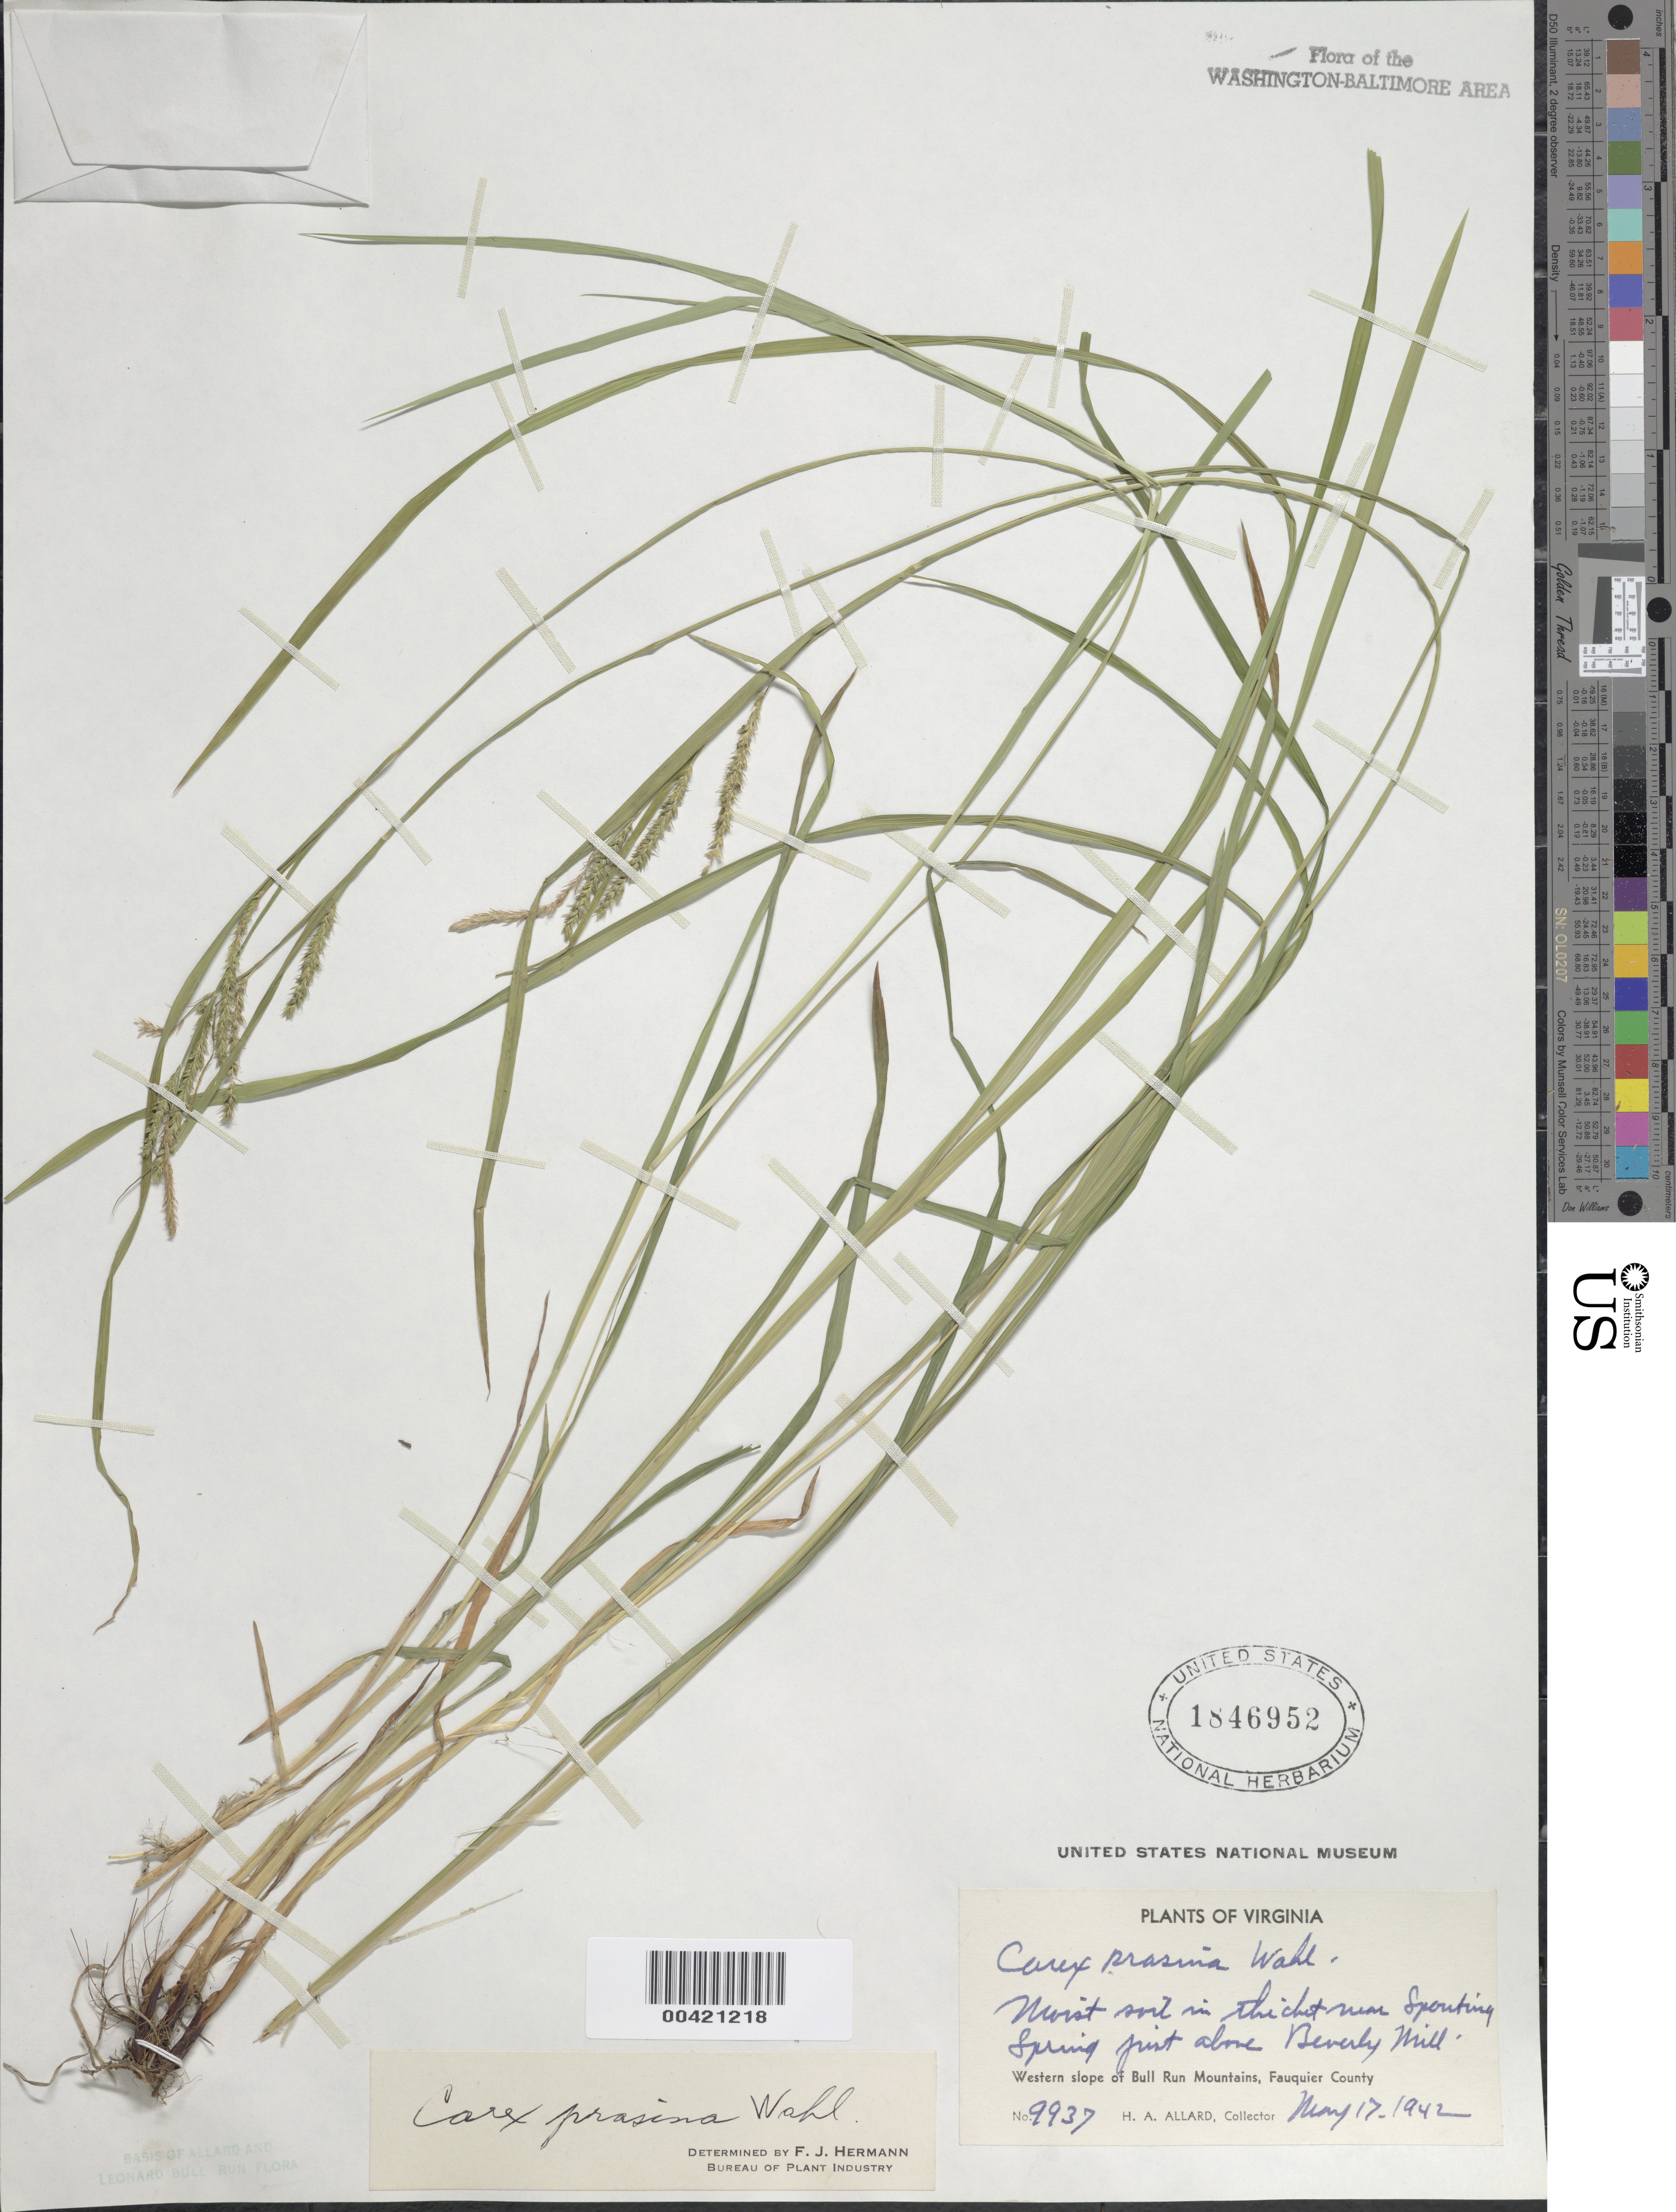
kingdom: Plantae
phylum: Tracheophyta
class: Liliopsida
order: Poales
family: Cyperaceae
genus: Carex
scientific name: Carex prasina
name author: Wahlenb.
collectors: H. A. Allard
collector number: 9937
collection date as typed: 17 May 1942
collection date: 1942-05-17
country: United States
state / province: Virginia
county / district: Fauquier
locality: Spouting Spring, above Beverley Mill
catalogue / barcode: US 1846952